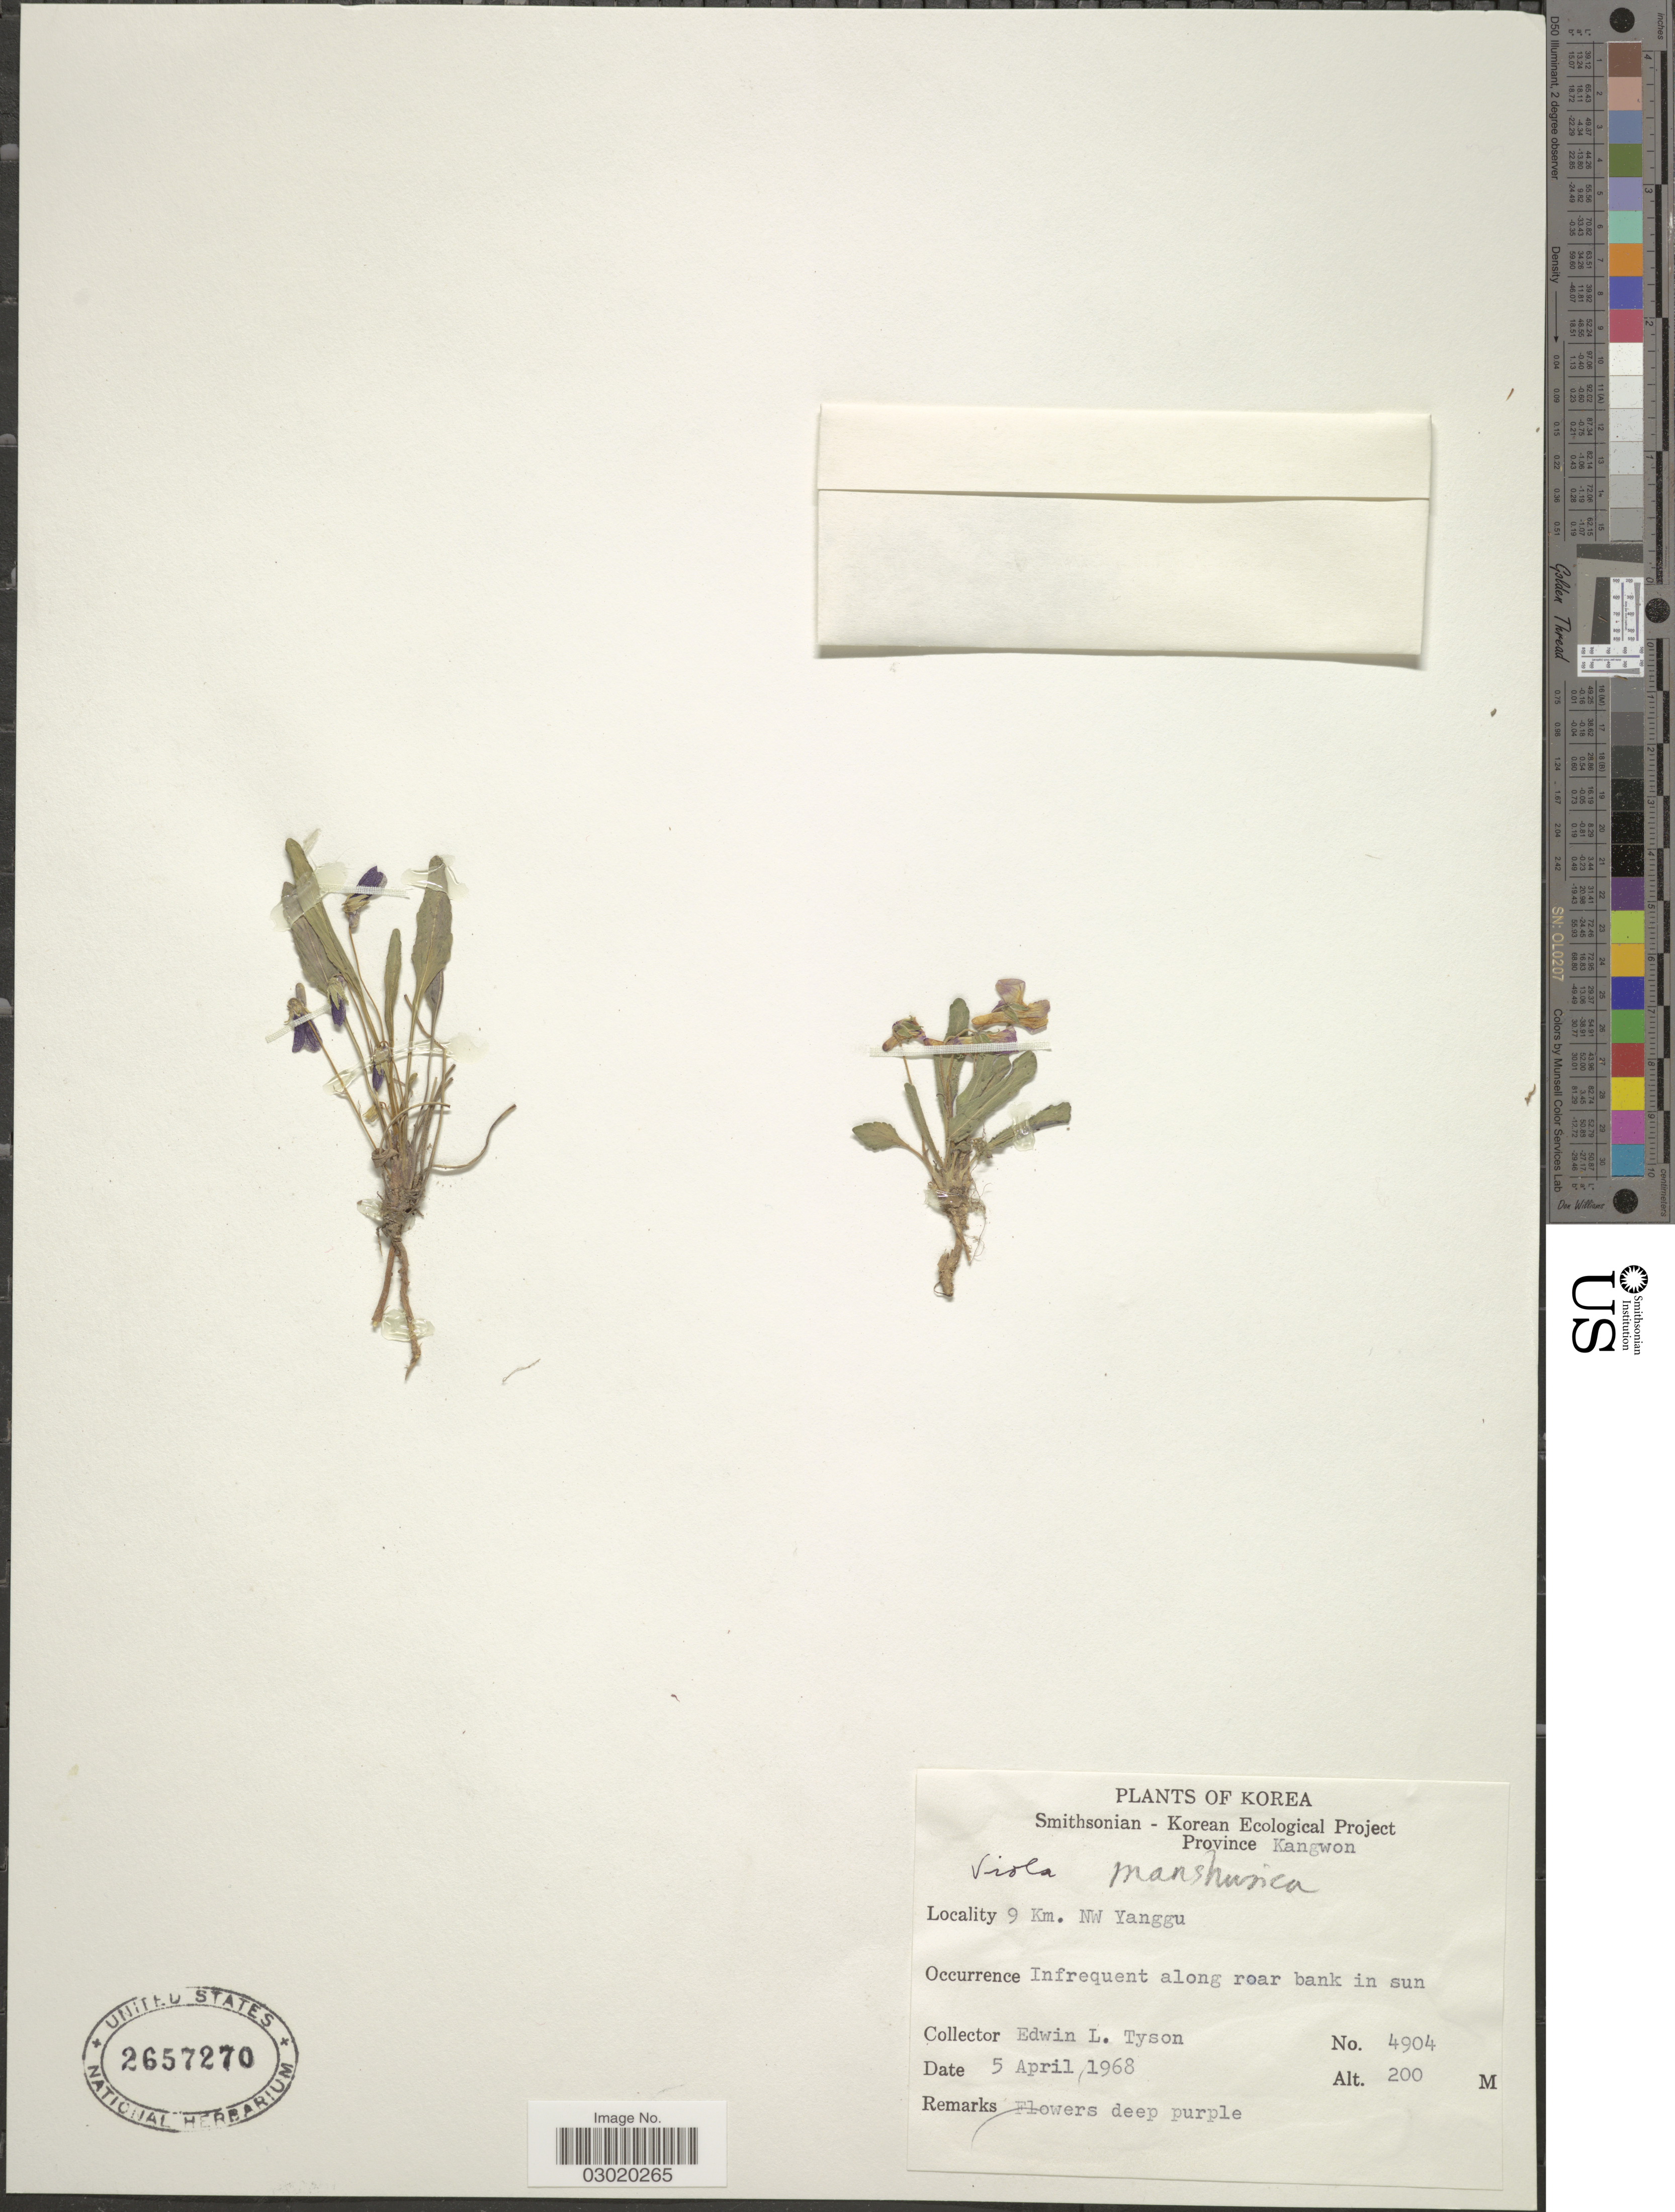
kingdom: Plantae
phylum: Tracheophyta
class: Magnoliopsida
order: Malpighiales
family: Violaceae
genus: Viola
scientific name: Viola sp.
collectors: E. L. Tyson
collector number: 4904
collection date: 1968-04-05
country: North Korea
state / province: Kangwon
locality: Province Kangwon, 9 Km. NW Yanggu.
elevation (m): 200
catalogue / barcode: US 2657270